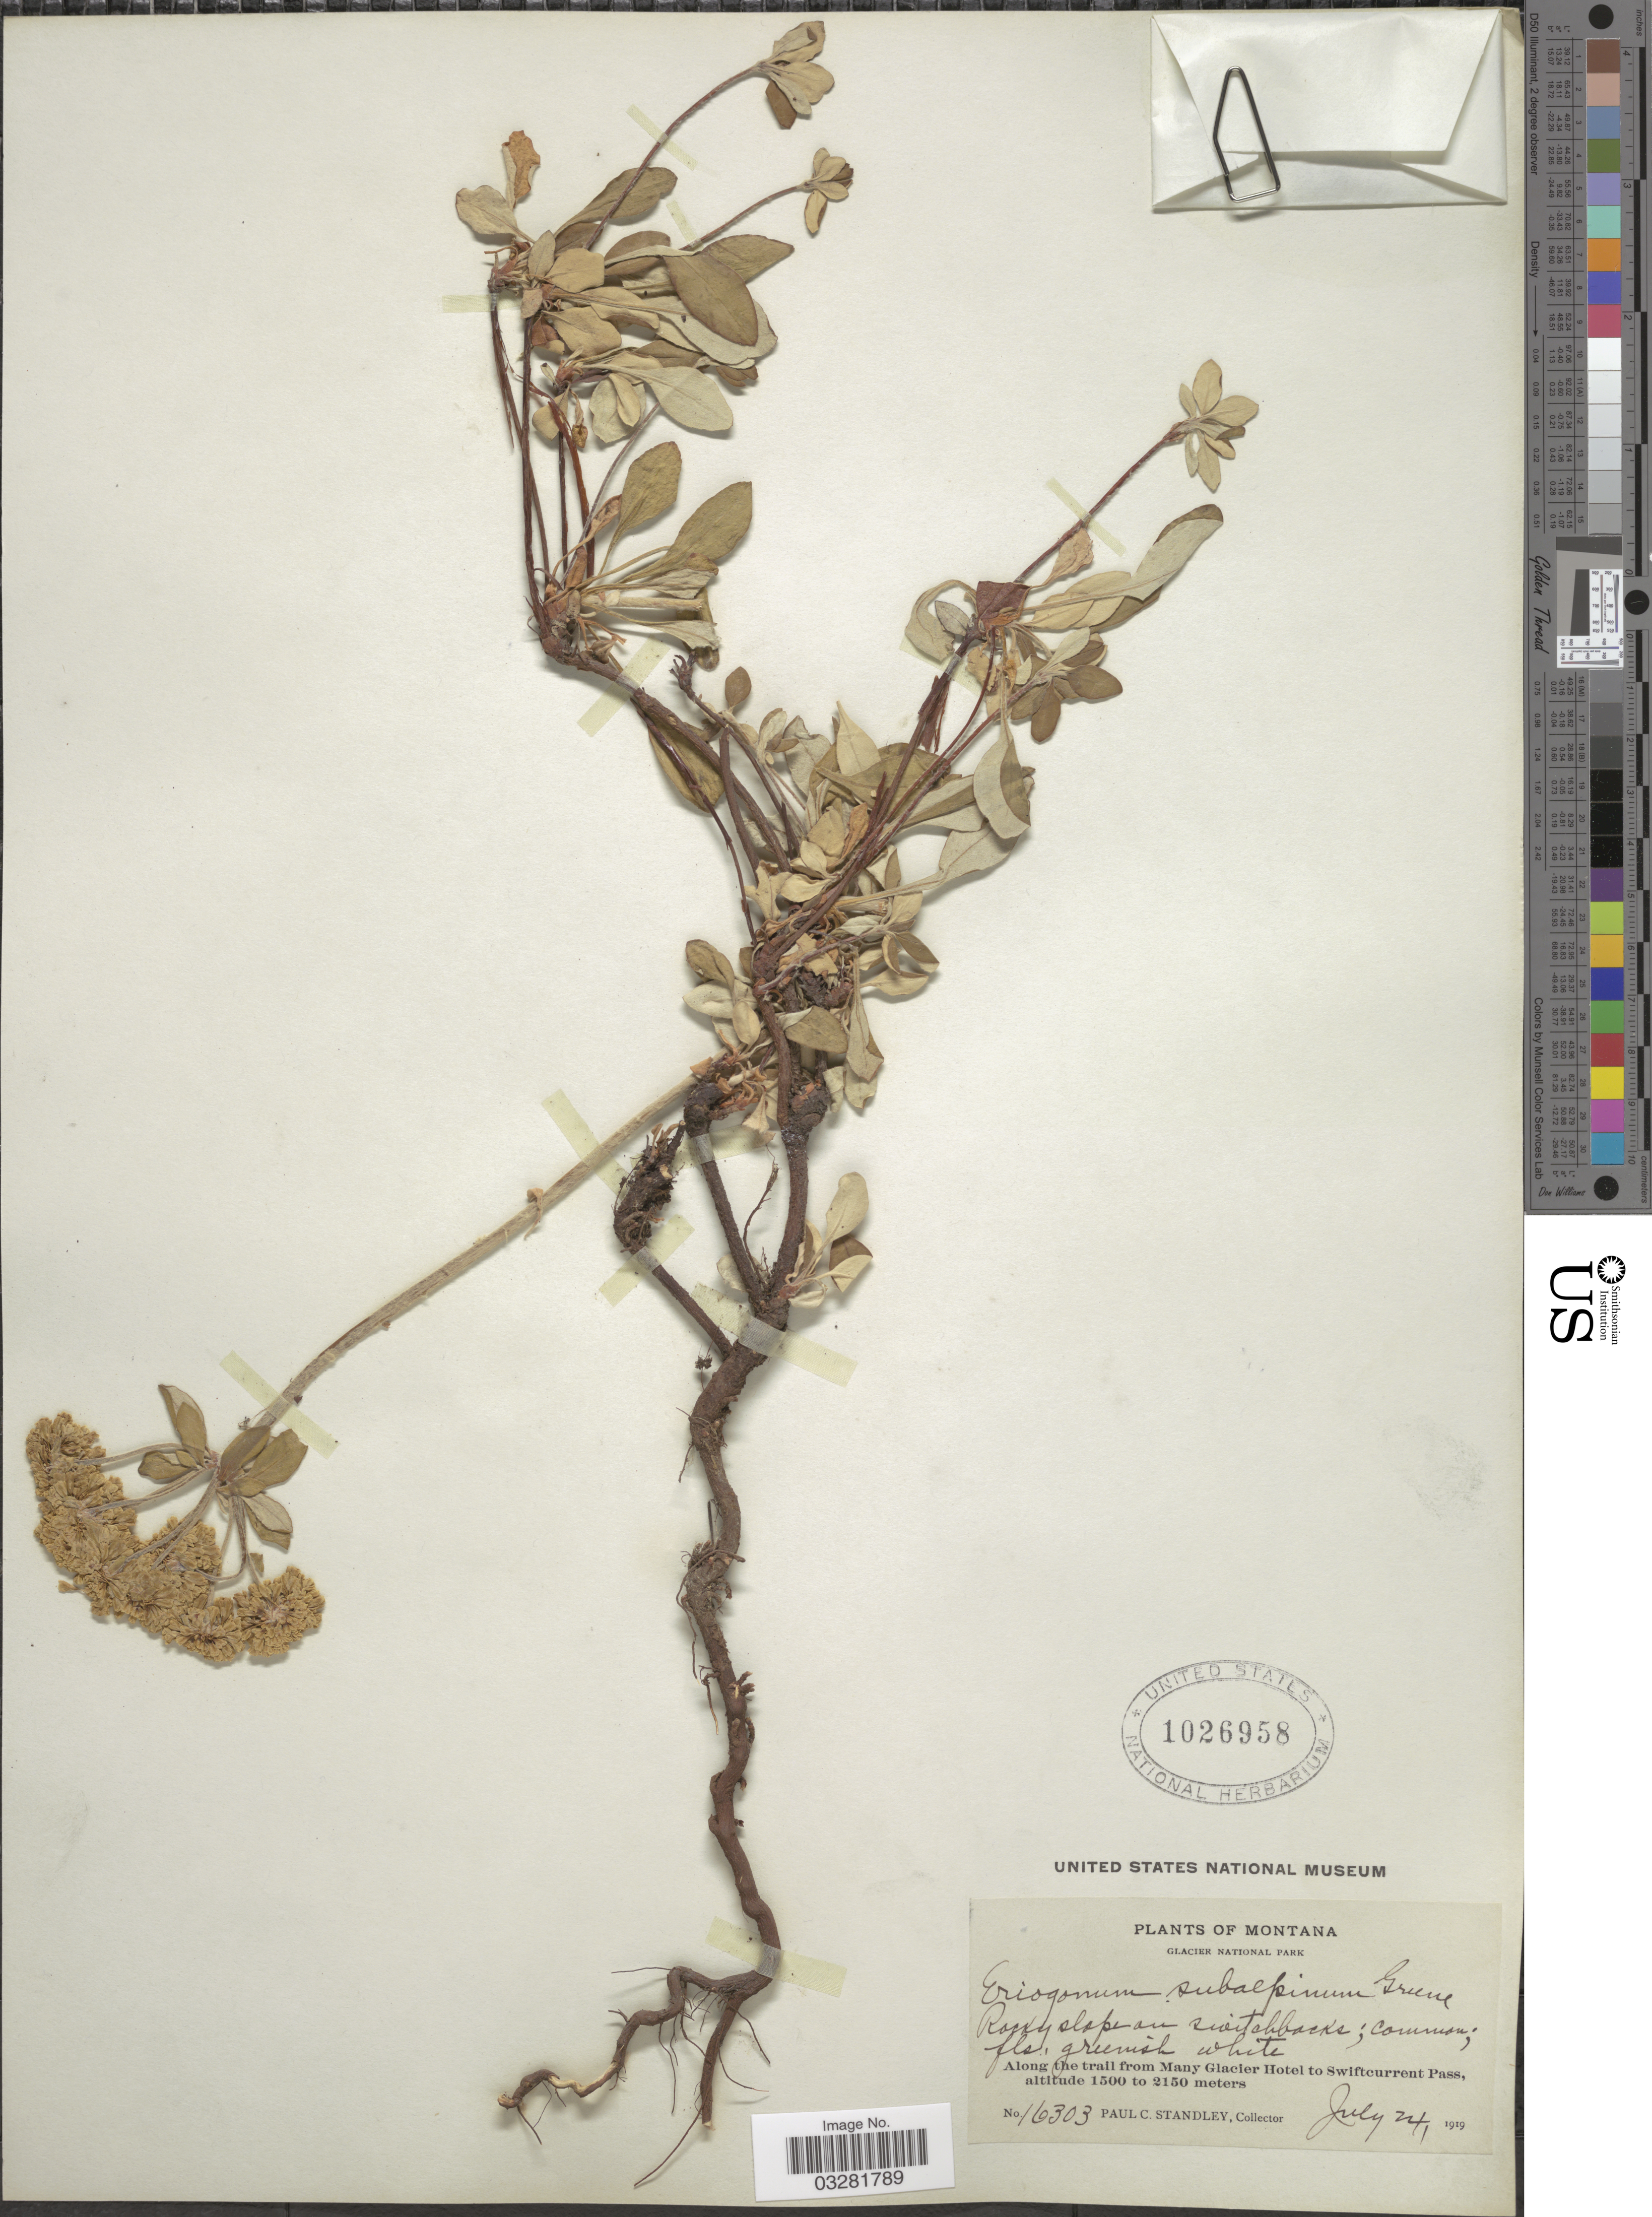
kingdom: Plantae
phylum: Tracheophyta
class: Magnoliopsida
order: Caryophyllales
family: Polygonaceae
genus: Eriogonum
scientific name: Eriogonum umbellatum var. subalpinum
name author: M.E. Jones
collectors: P. C. Standley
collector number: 16303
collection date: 1919-07-24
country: United States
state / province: Montana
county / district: Glacier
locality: Glacier National Park. Along the trail from Many Glacier Hotel to Swiftcurrent Pass.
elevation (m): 1500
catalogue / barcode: US 1026958